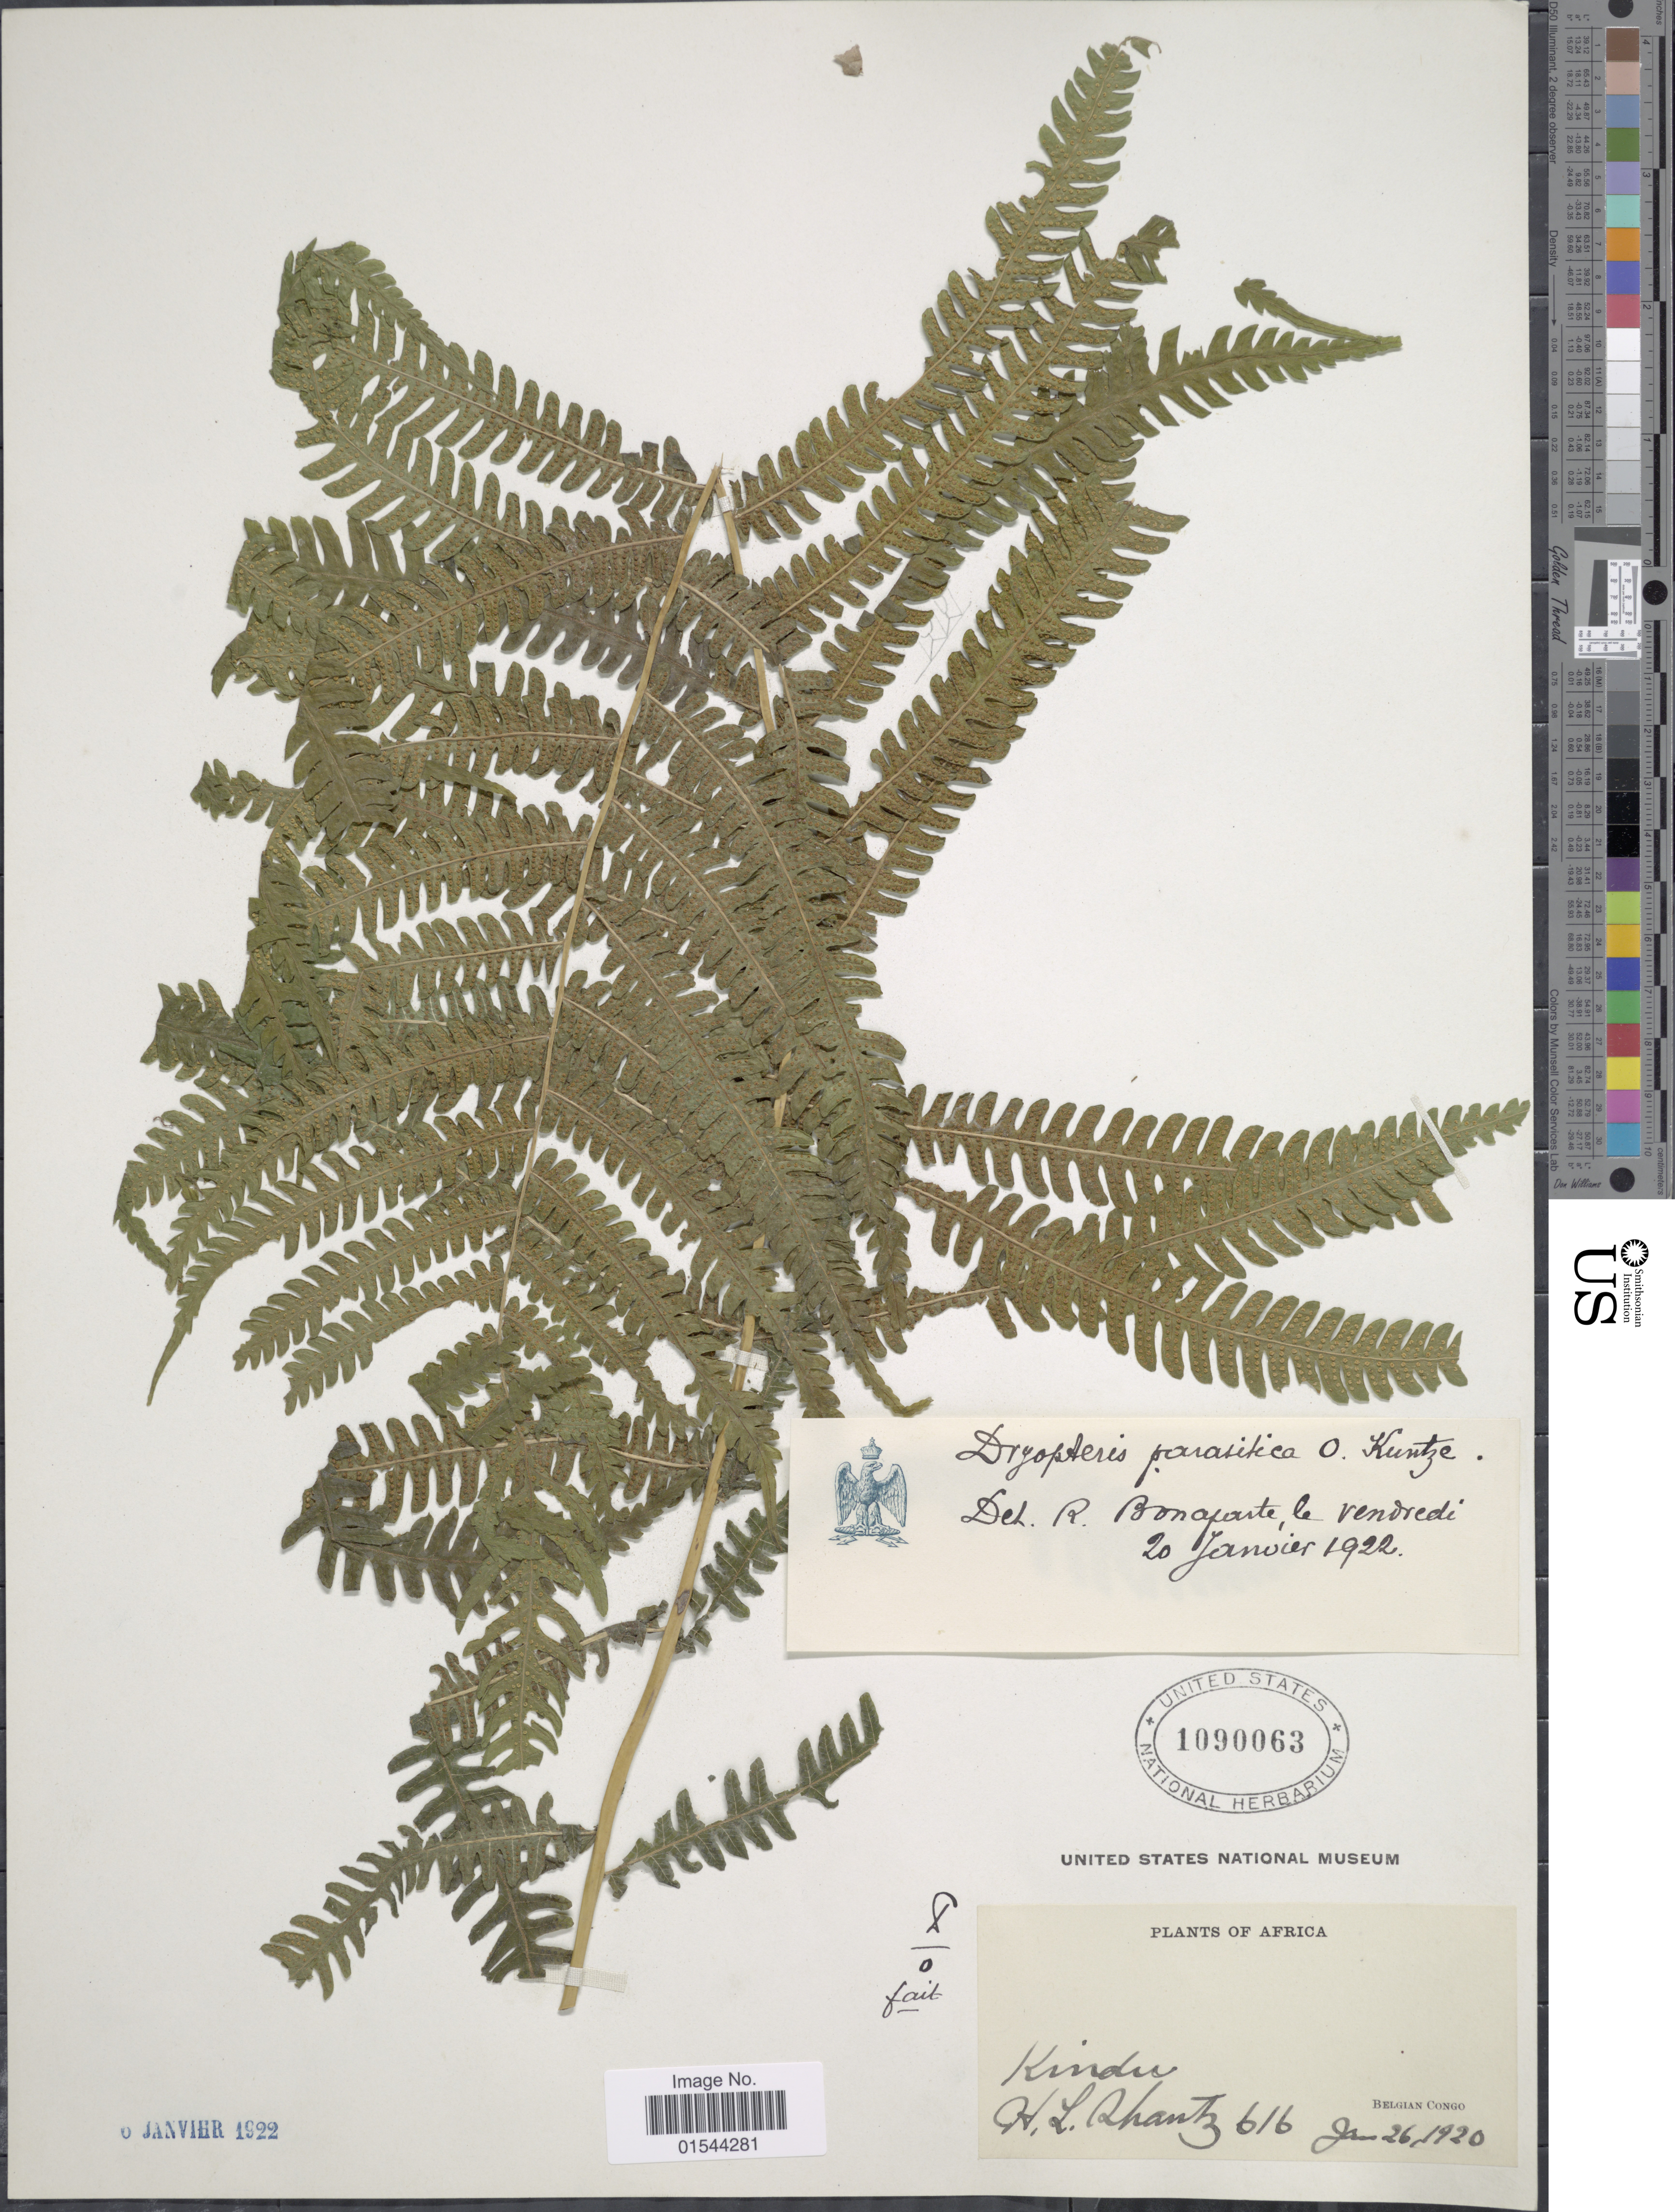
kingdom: Plantae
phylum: Tracheophyta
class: Polypodiopsida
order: Polypodiales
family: Thelypteridaceae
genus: Christella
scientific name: Christella hispidula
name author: (Decne.) Holttum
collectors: H. Shantz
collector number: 616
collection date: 1920-01-26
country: Congo, Democratic Republic of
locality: Kindu, Belgian Congo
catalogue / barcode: US 1090063